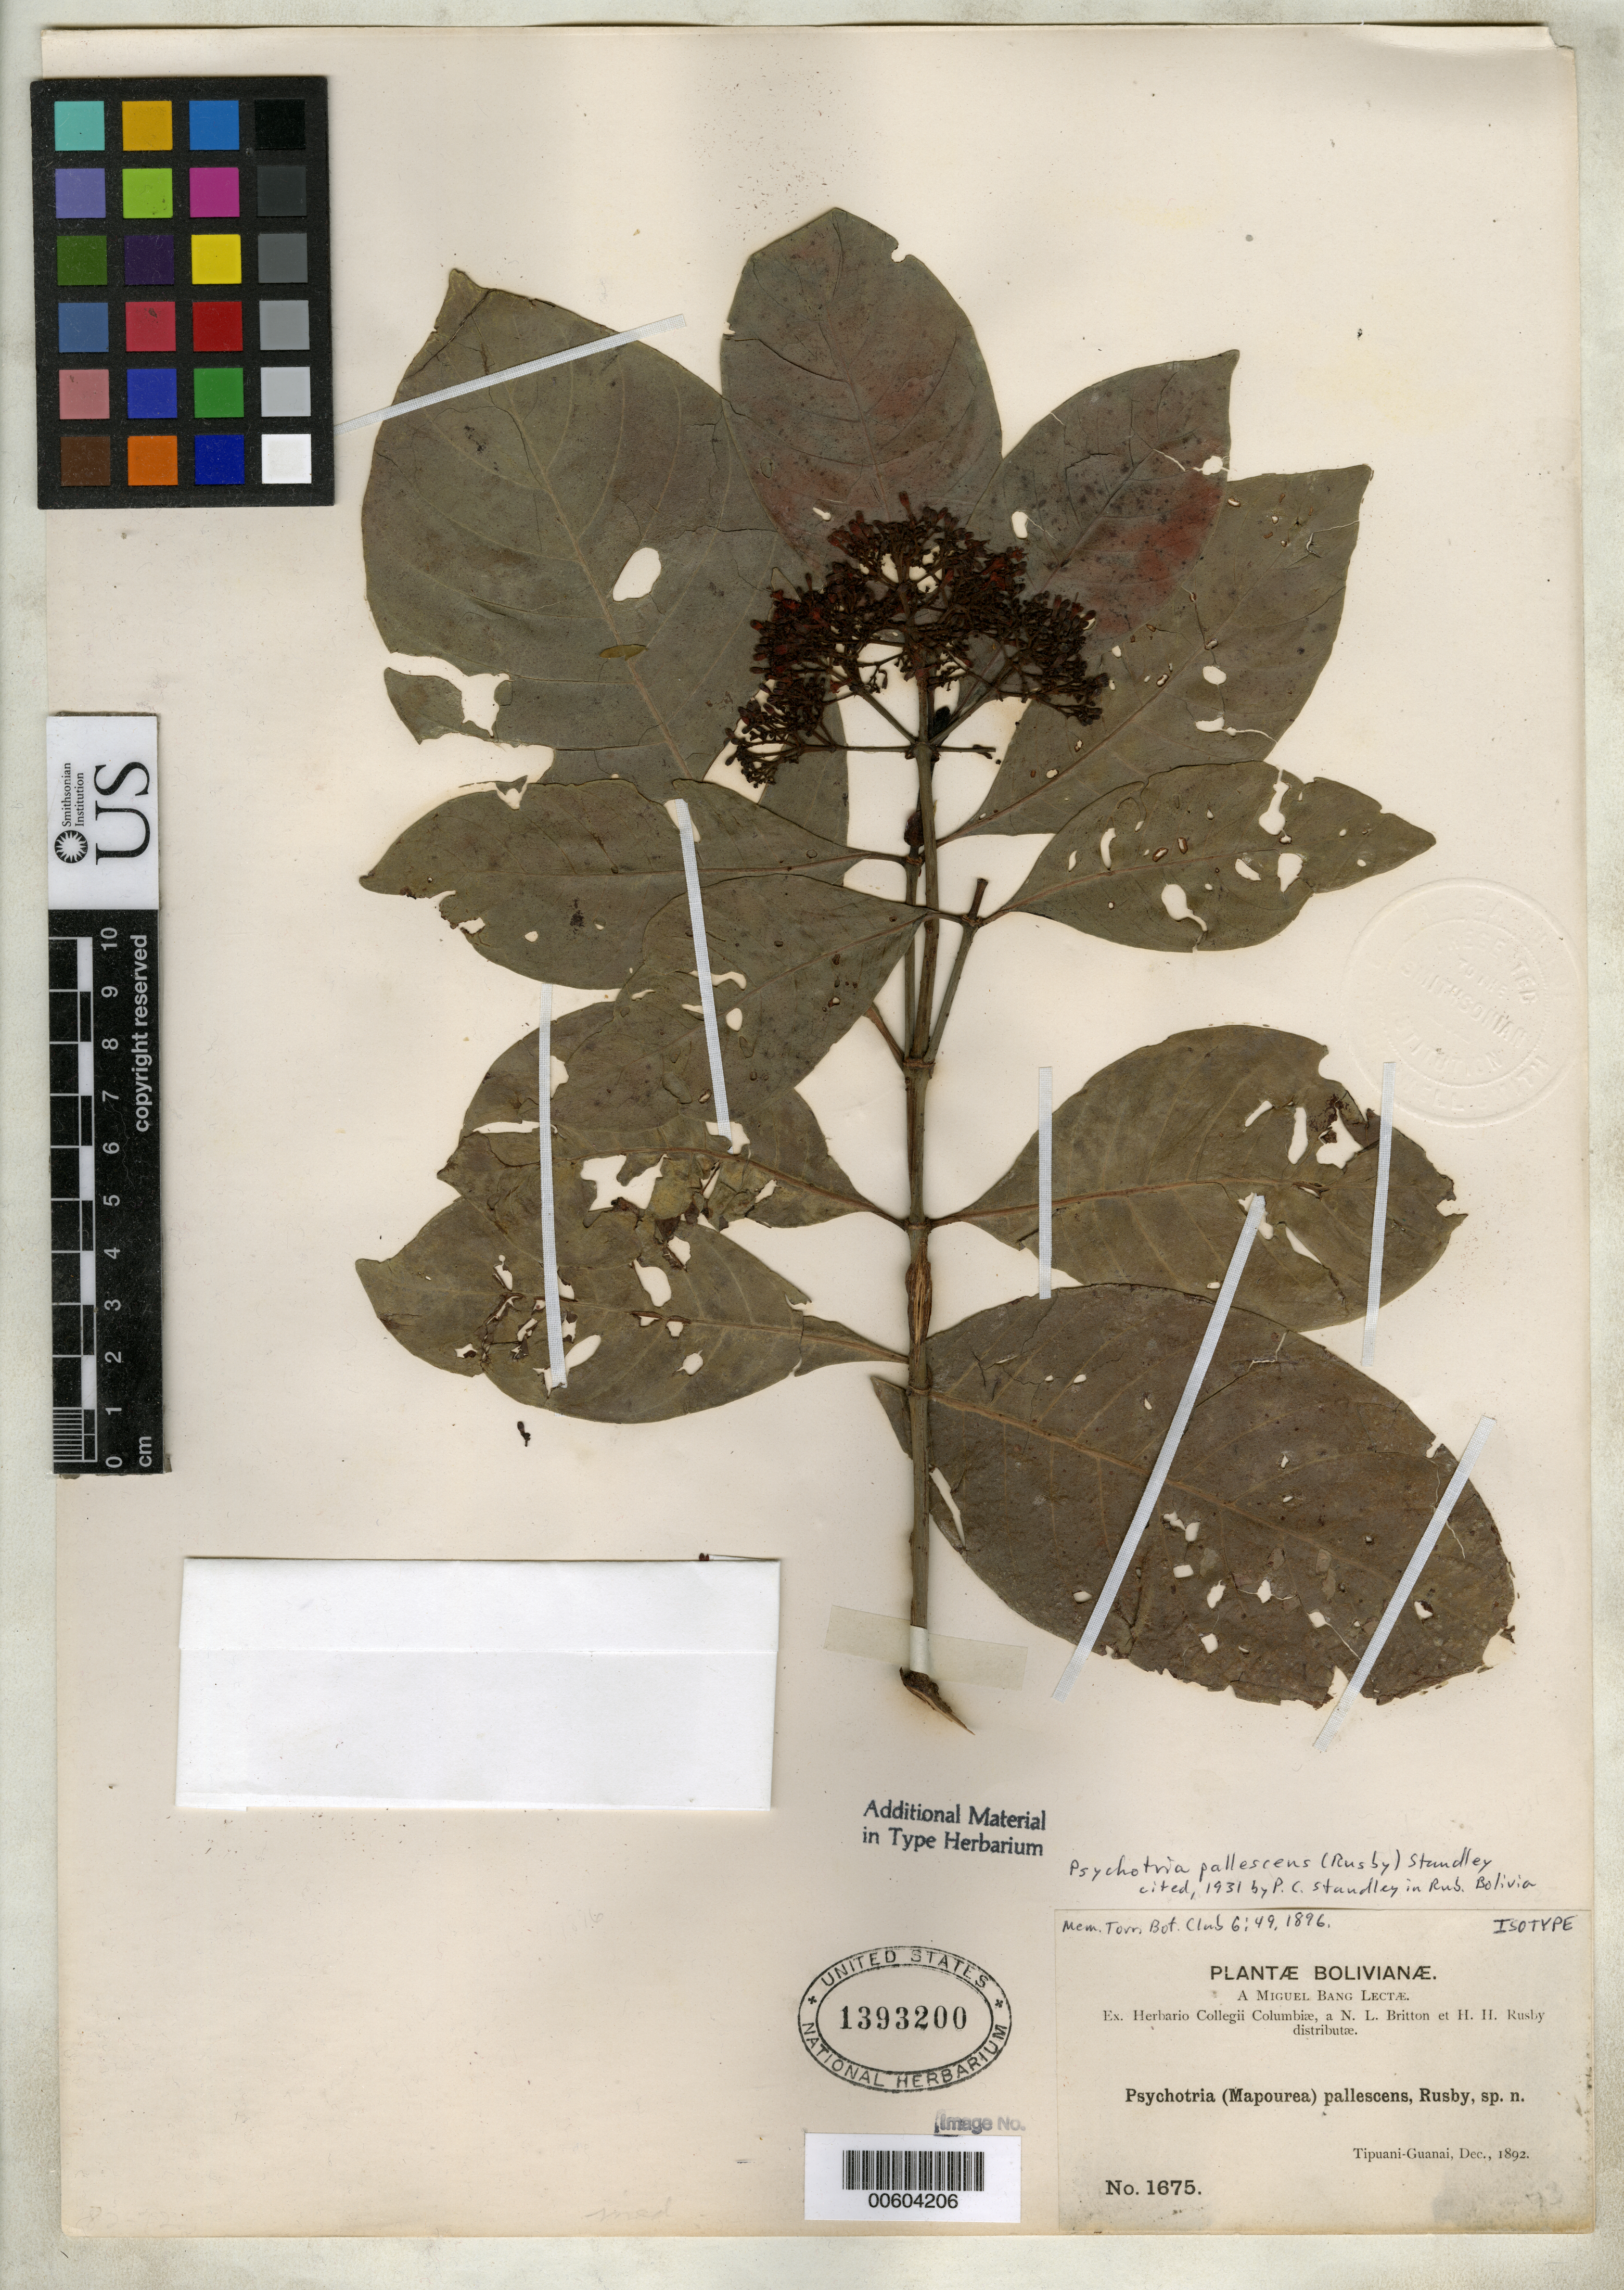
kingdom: Plantae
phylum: Tracheophyta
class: Magnoliopsida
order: Gentianales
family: Rubiaceae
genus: Mapouria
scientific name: Mapouria pallescens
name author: Rusby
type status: Syntype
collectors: M. Bang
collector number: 1675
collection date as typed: Dec 1892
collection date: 1892-12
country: Bolivia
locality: Between Tipuani and Guanai.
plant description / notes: Currently accepted name as cited by P.C. Standley in Rubiac. Bolivia (1931).; NY has two duplicates, neither clearly indicated as holotype.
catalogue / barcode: US 1393200